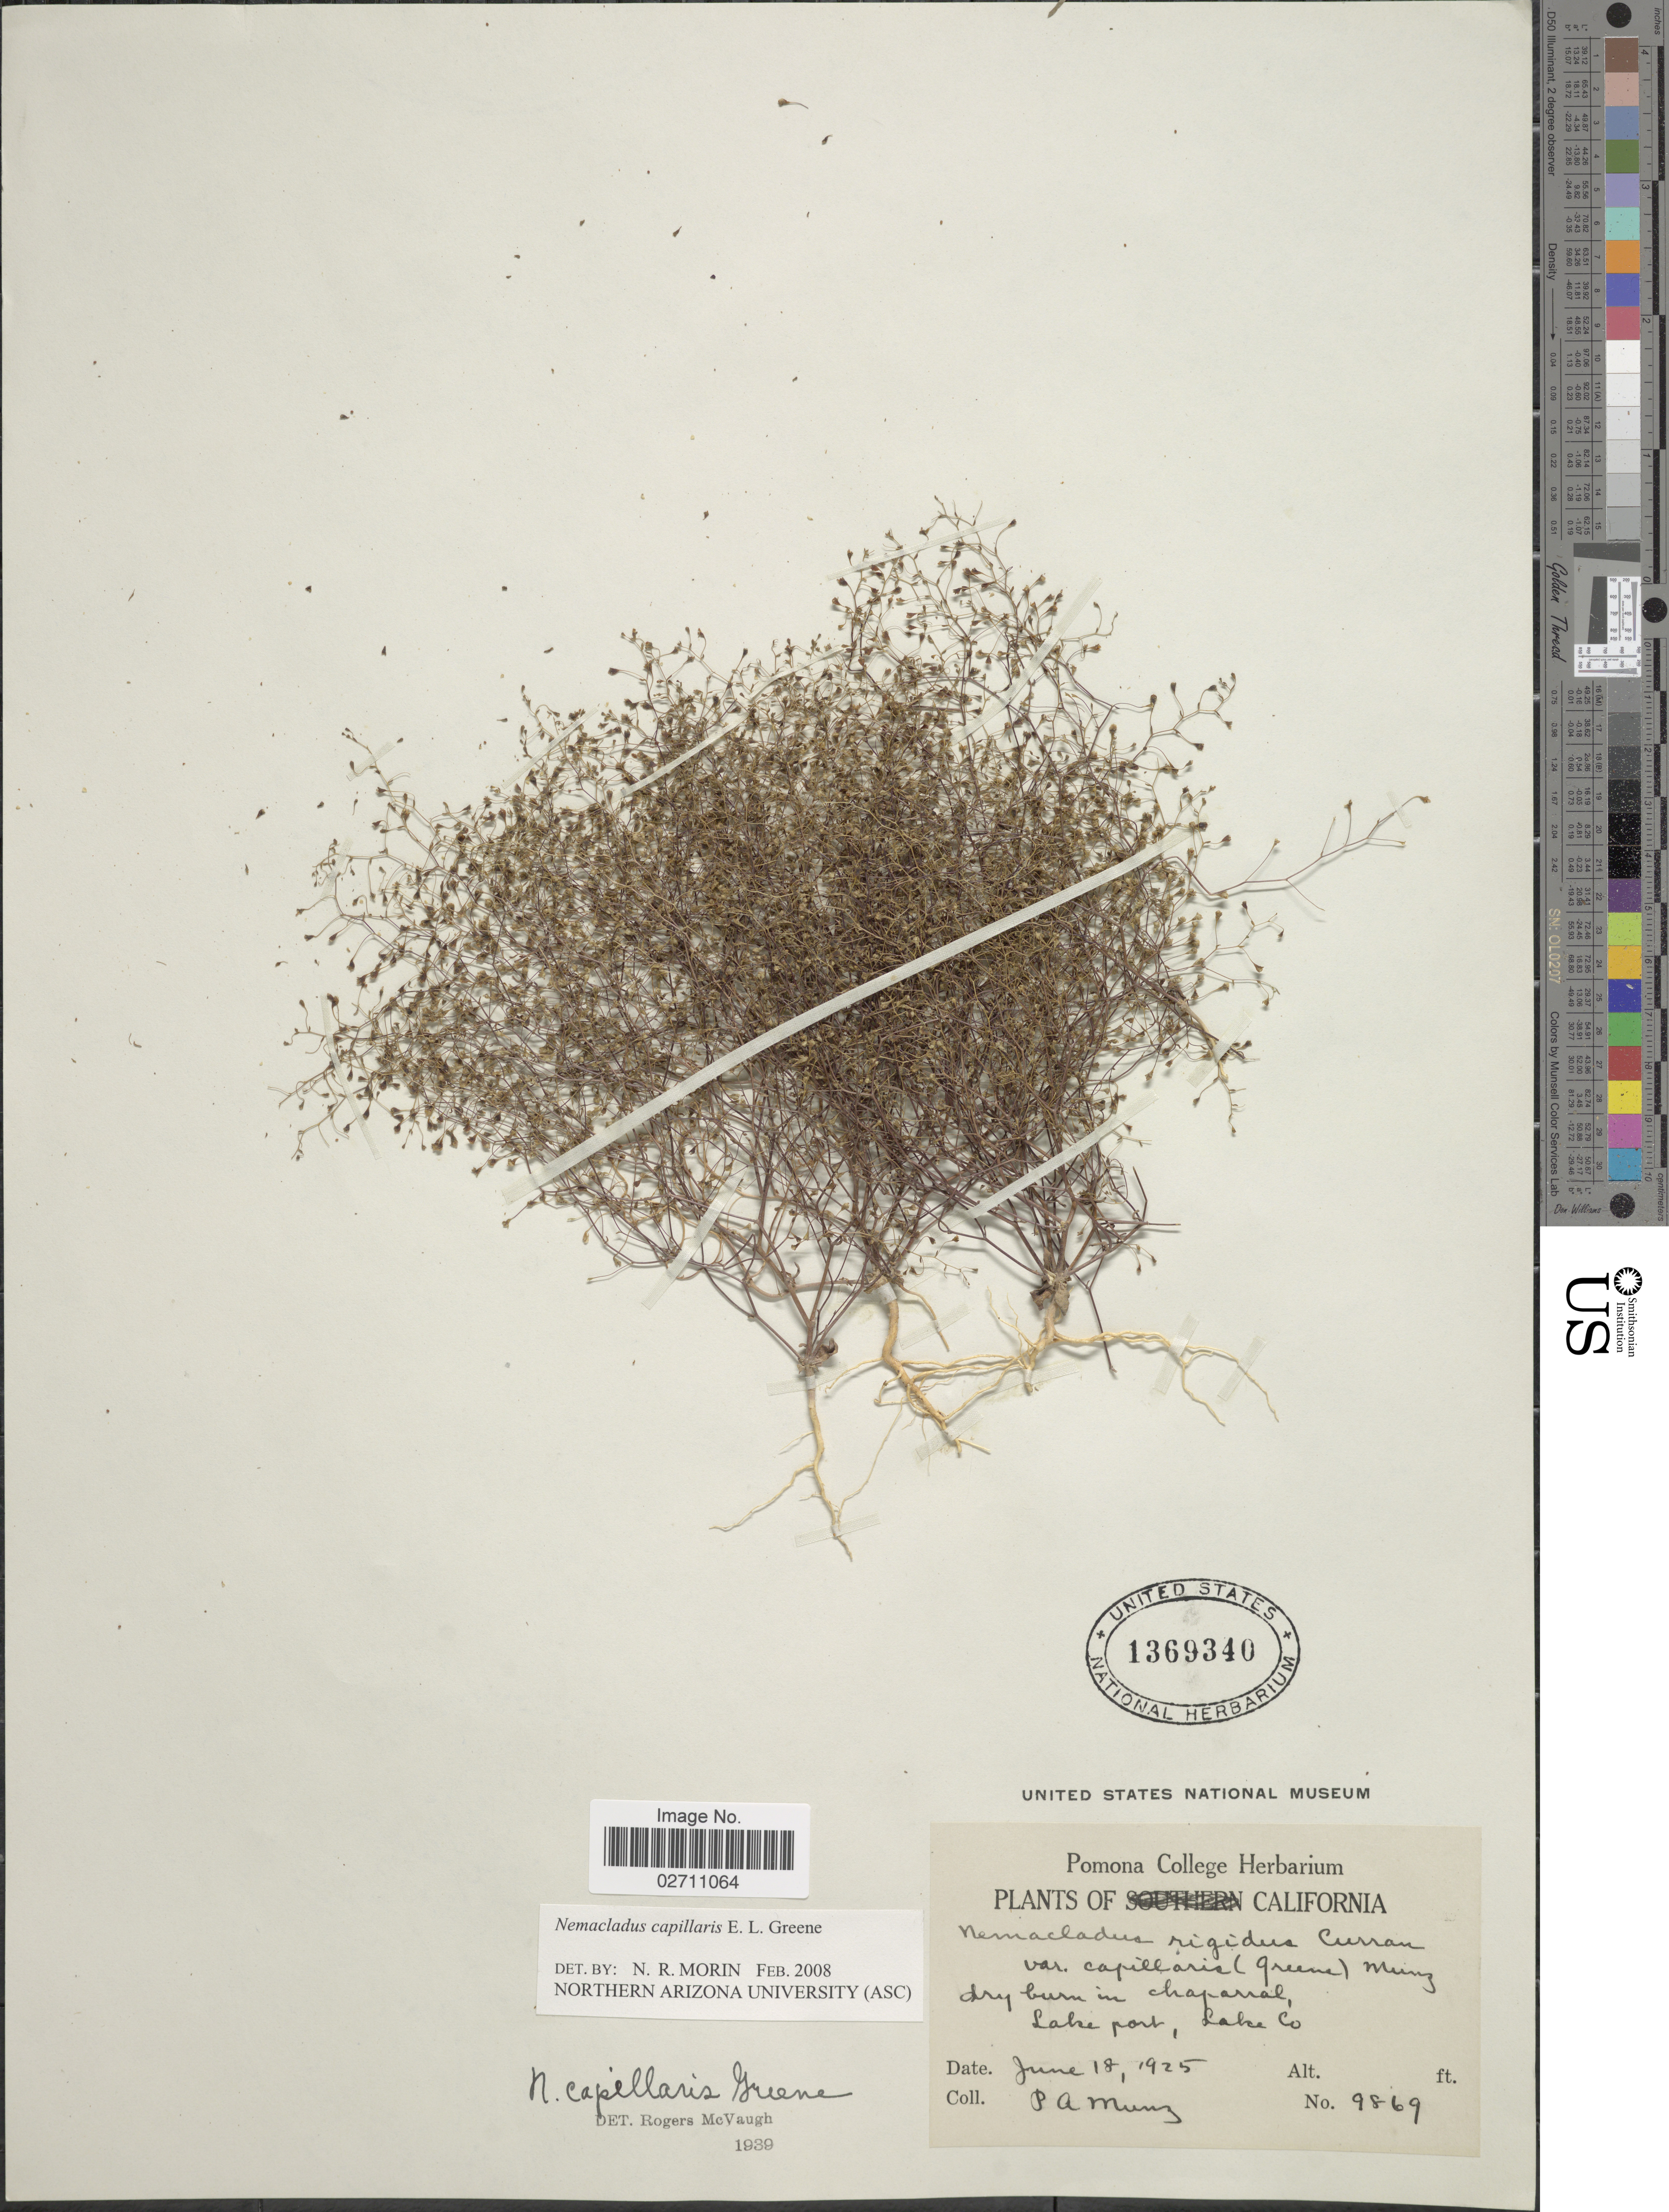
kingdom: Plantae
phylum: Tracheophyta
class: Magnoliopsida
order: Asterales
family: Campanulaceae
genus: Nemacladus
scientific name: Nemacladus capillaris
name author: S.W. Greene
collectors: P. A. Munz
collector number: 9869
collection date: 1925-06-18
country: United States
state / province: California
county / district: Lake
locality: Lake port, Lake Co.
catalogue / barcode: US 1369340